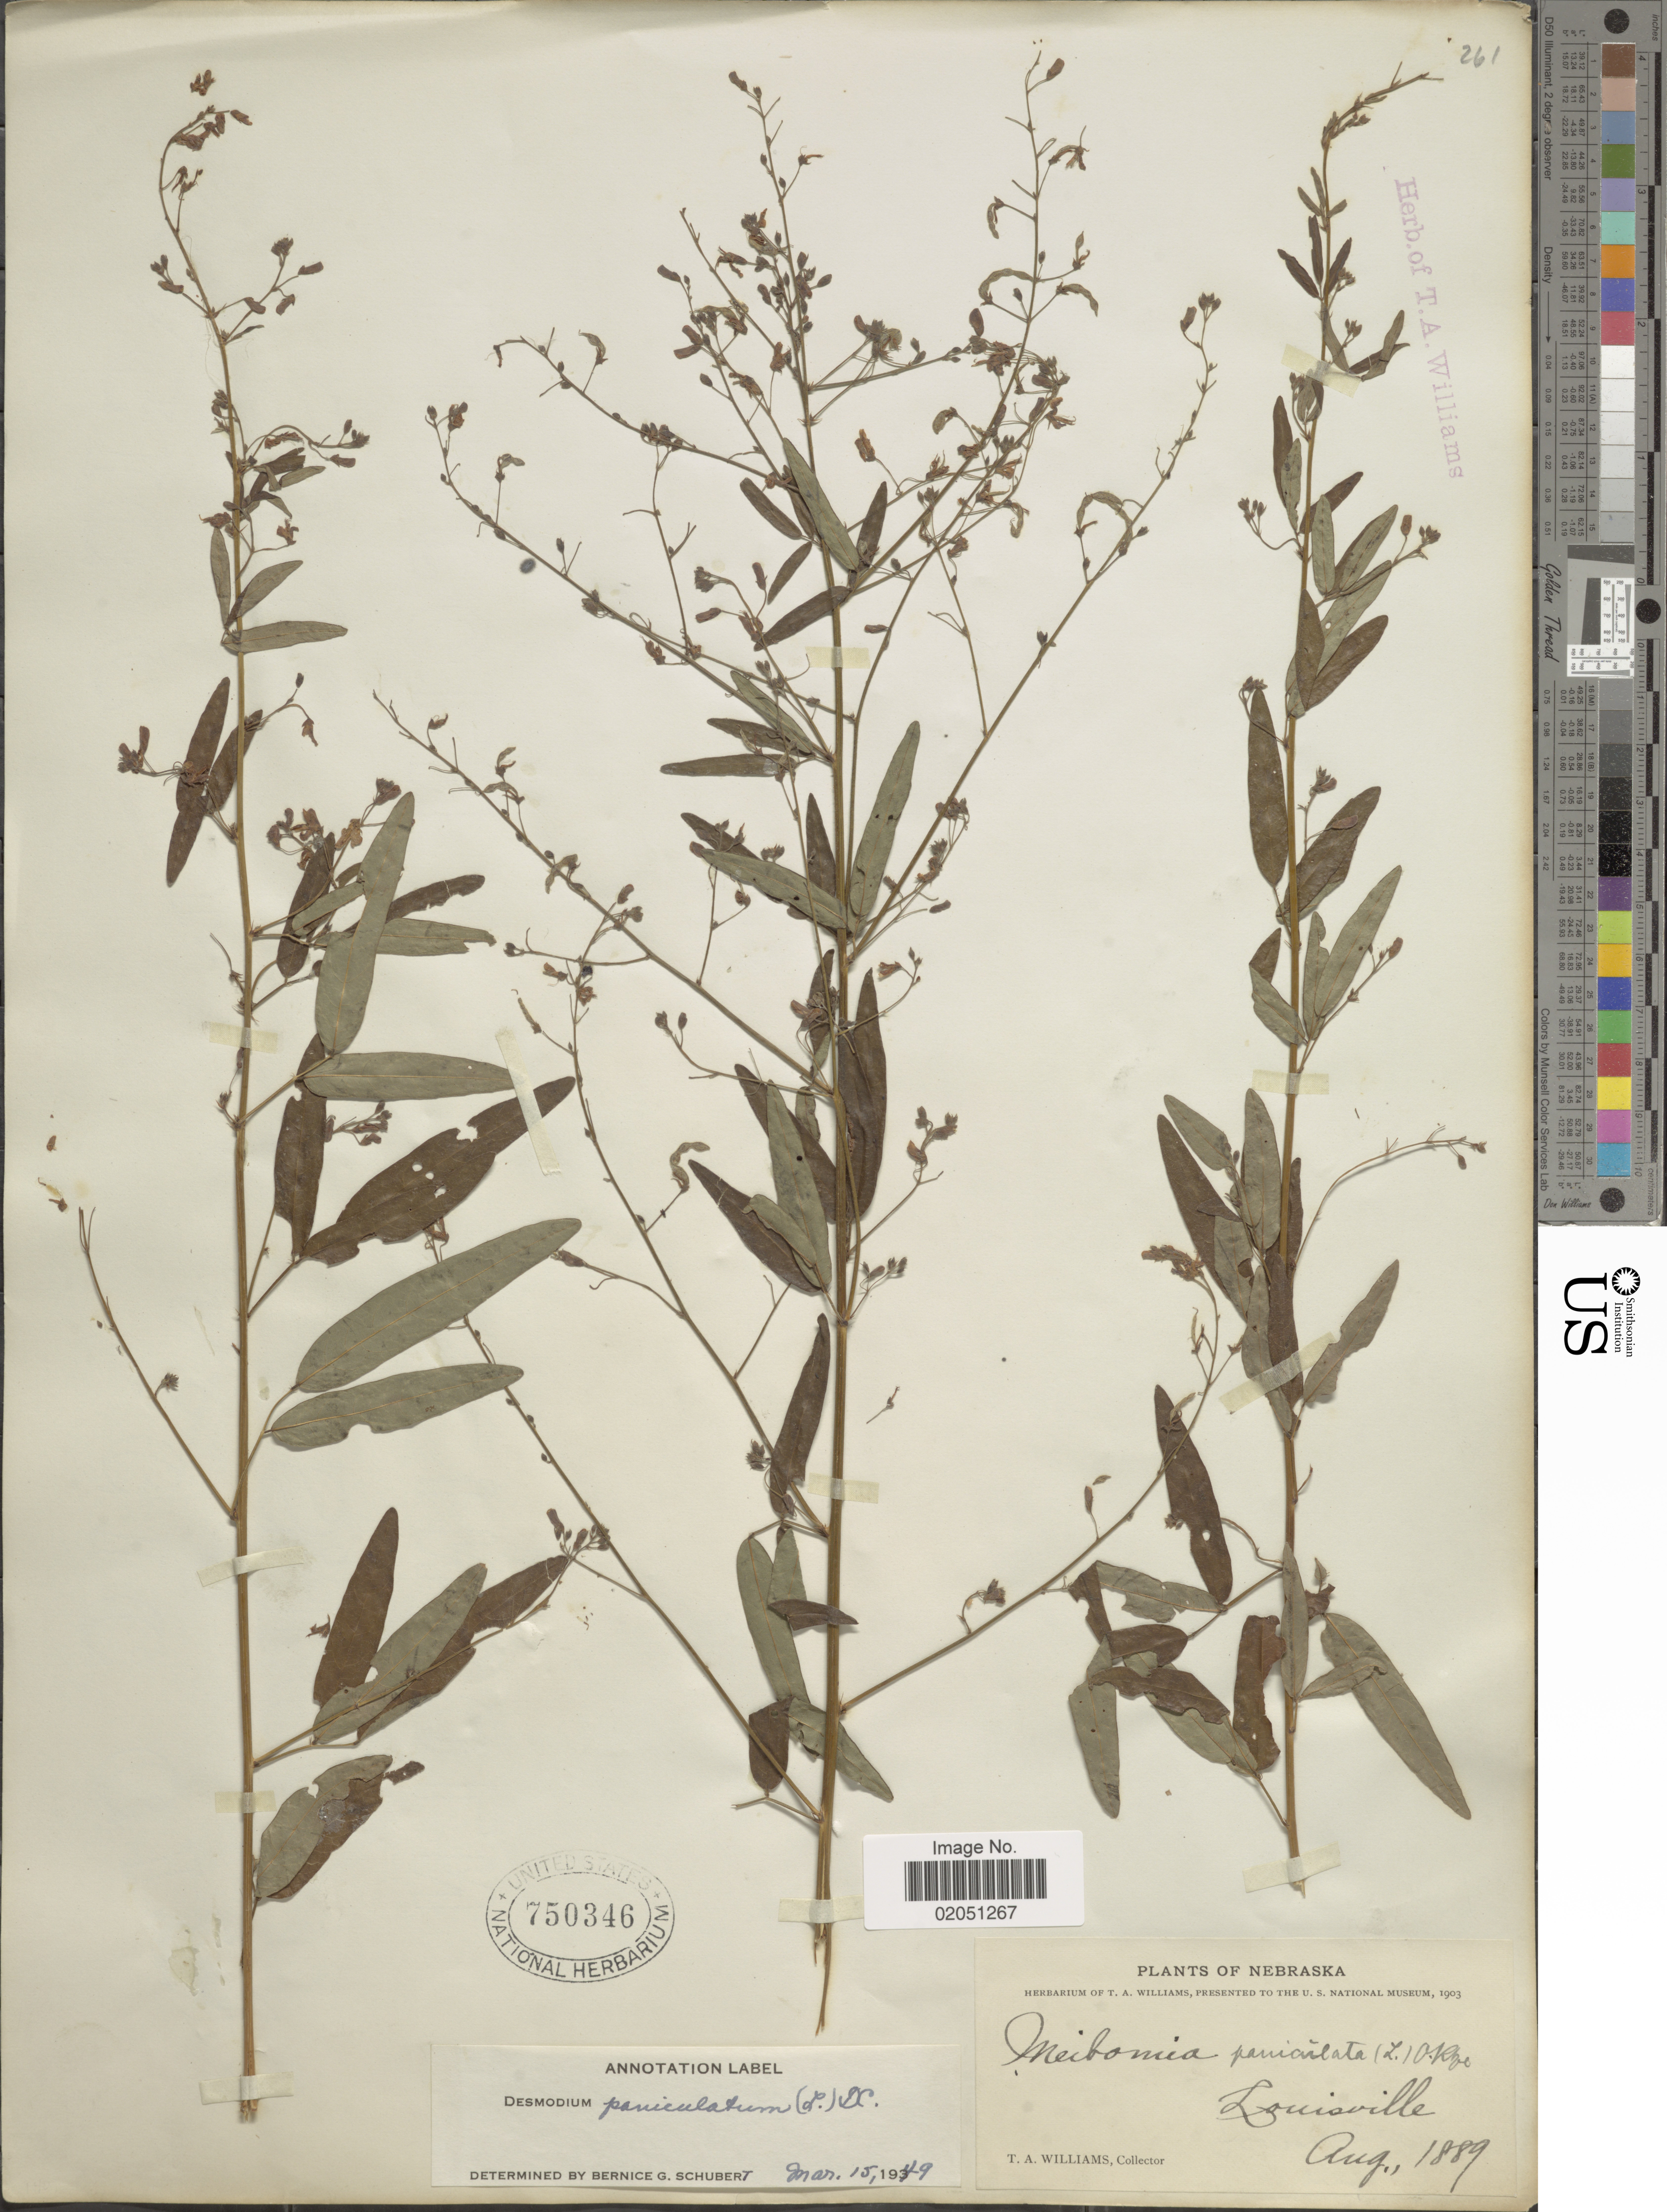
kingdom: Plantae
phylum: Tracheophyta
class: Magnoliopsida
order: Fabales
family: Fabaceae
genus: Desmodium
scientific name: Desmodium paniculatum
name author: (L.) DC.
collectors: T. A. Williams (herbarium)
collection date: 1889-08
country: United States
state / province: Nebraska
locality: Louisville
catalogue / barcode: US 750346